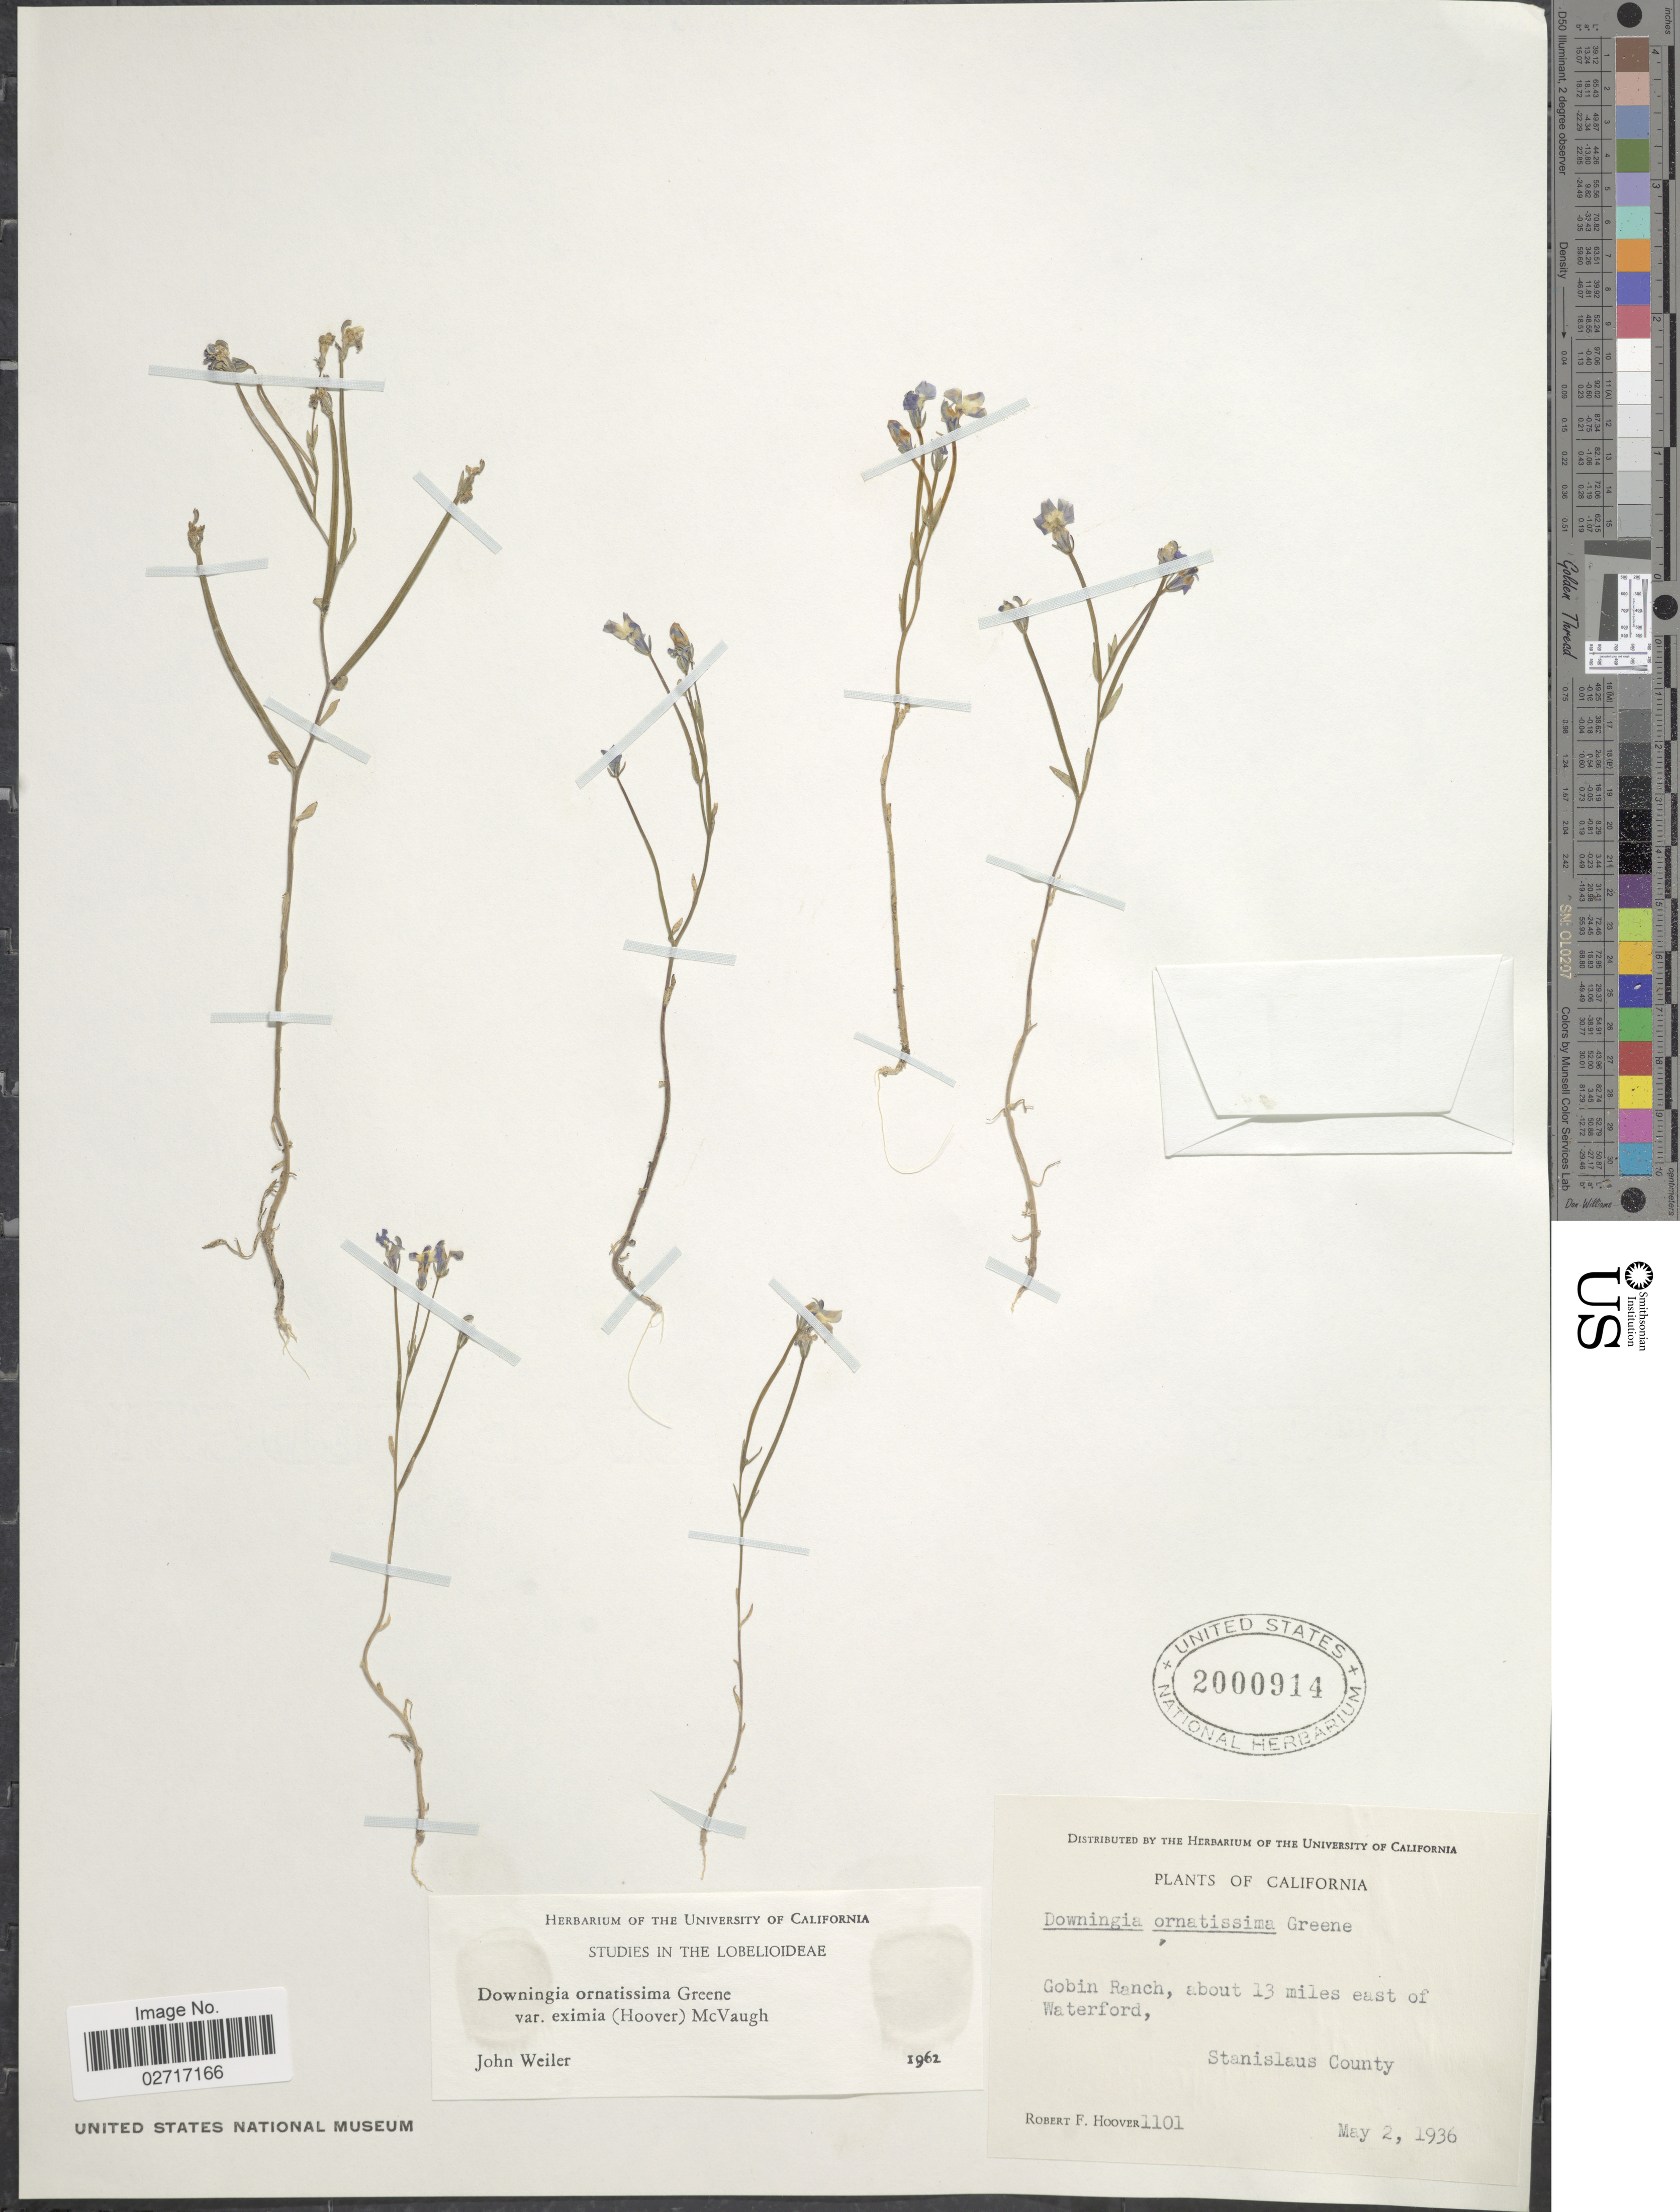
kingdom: Plantae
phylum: Tracheophyta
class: Magnoliopsida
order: Asterales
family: Campanulaceae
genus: Downingia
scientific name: Downingia ornatissima var. eximia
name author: (Hoover) McVaugh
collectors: R. F. Hoover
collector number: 1101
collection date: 1936-05-02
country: United States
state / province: California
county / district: Stanislaus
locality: Gobin Ranch, about 13 miles east of Waterford, Stanislaus County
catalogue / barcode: US 2000914